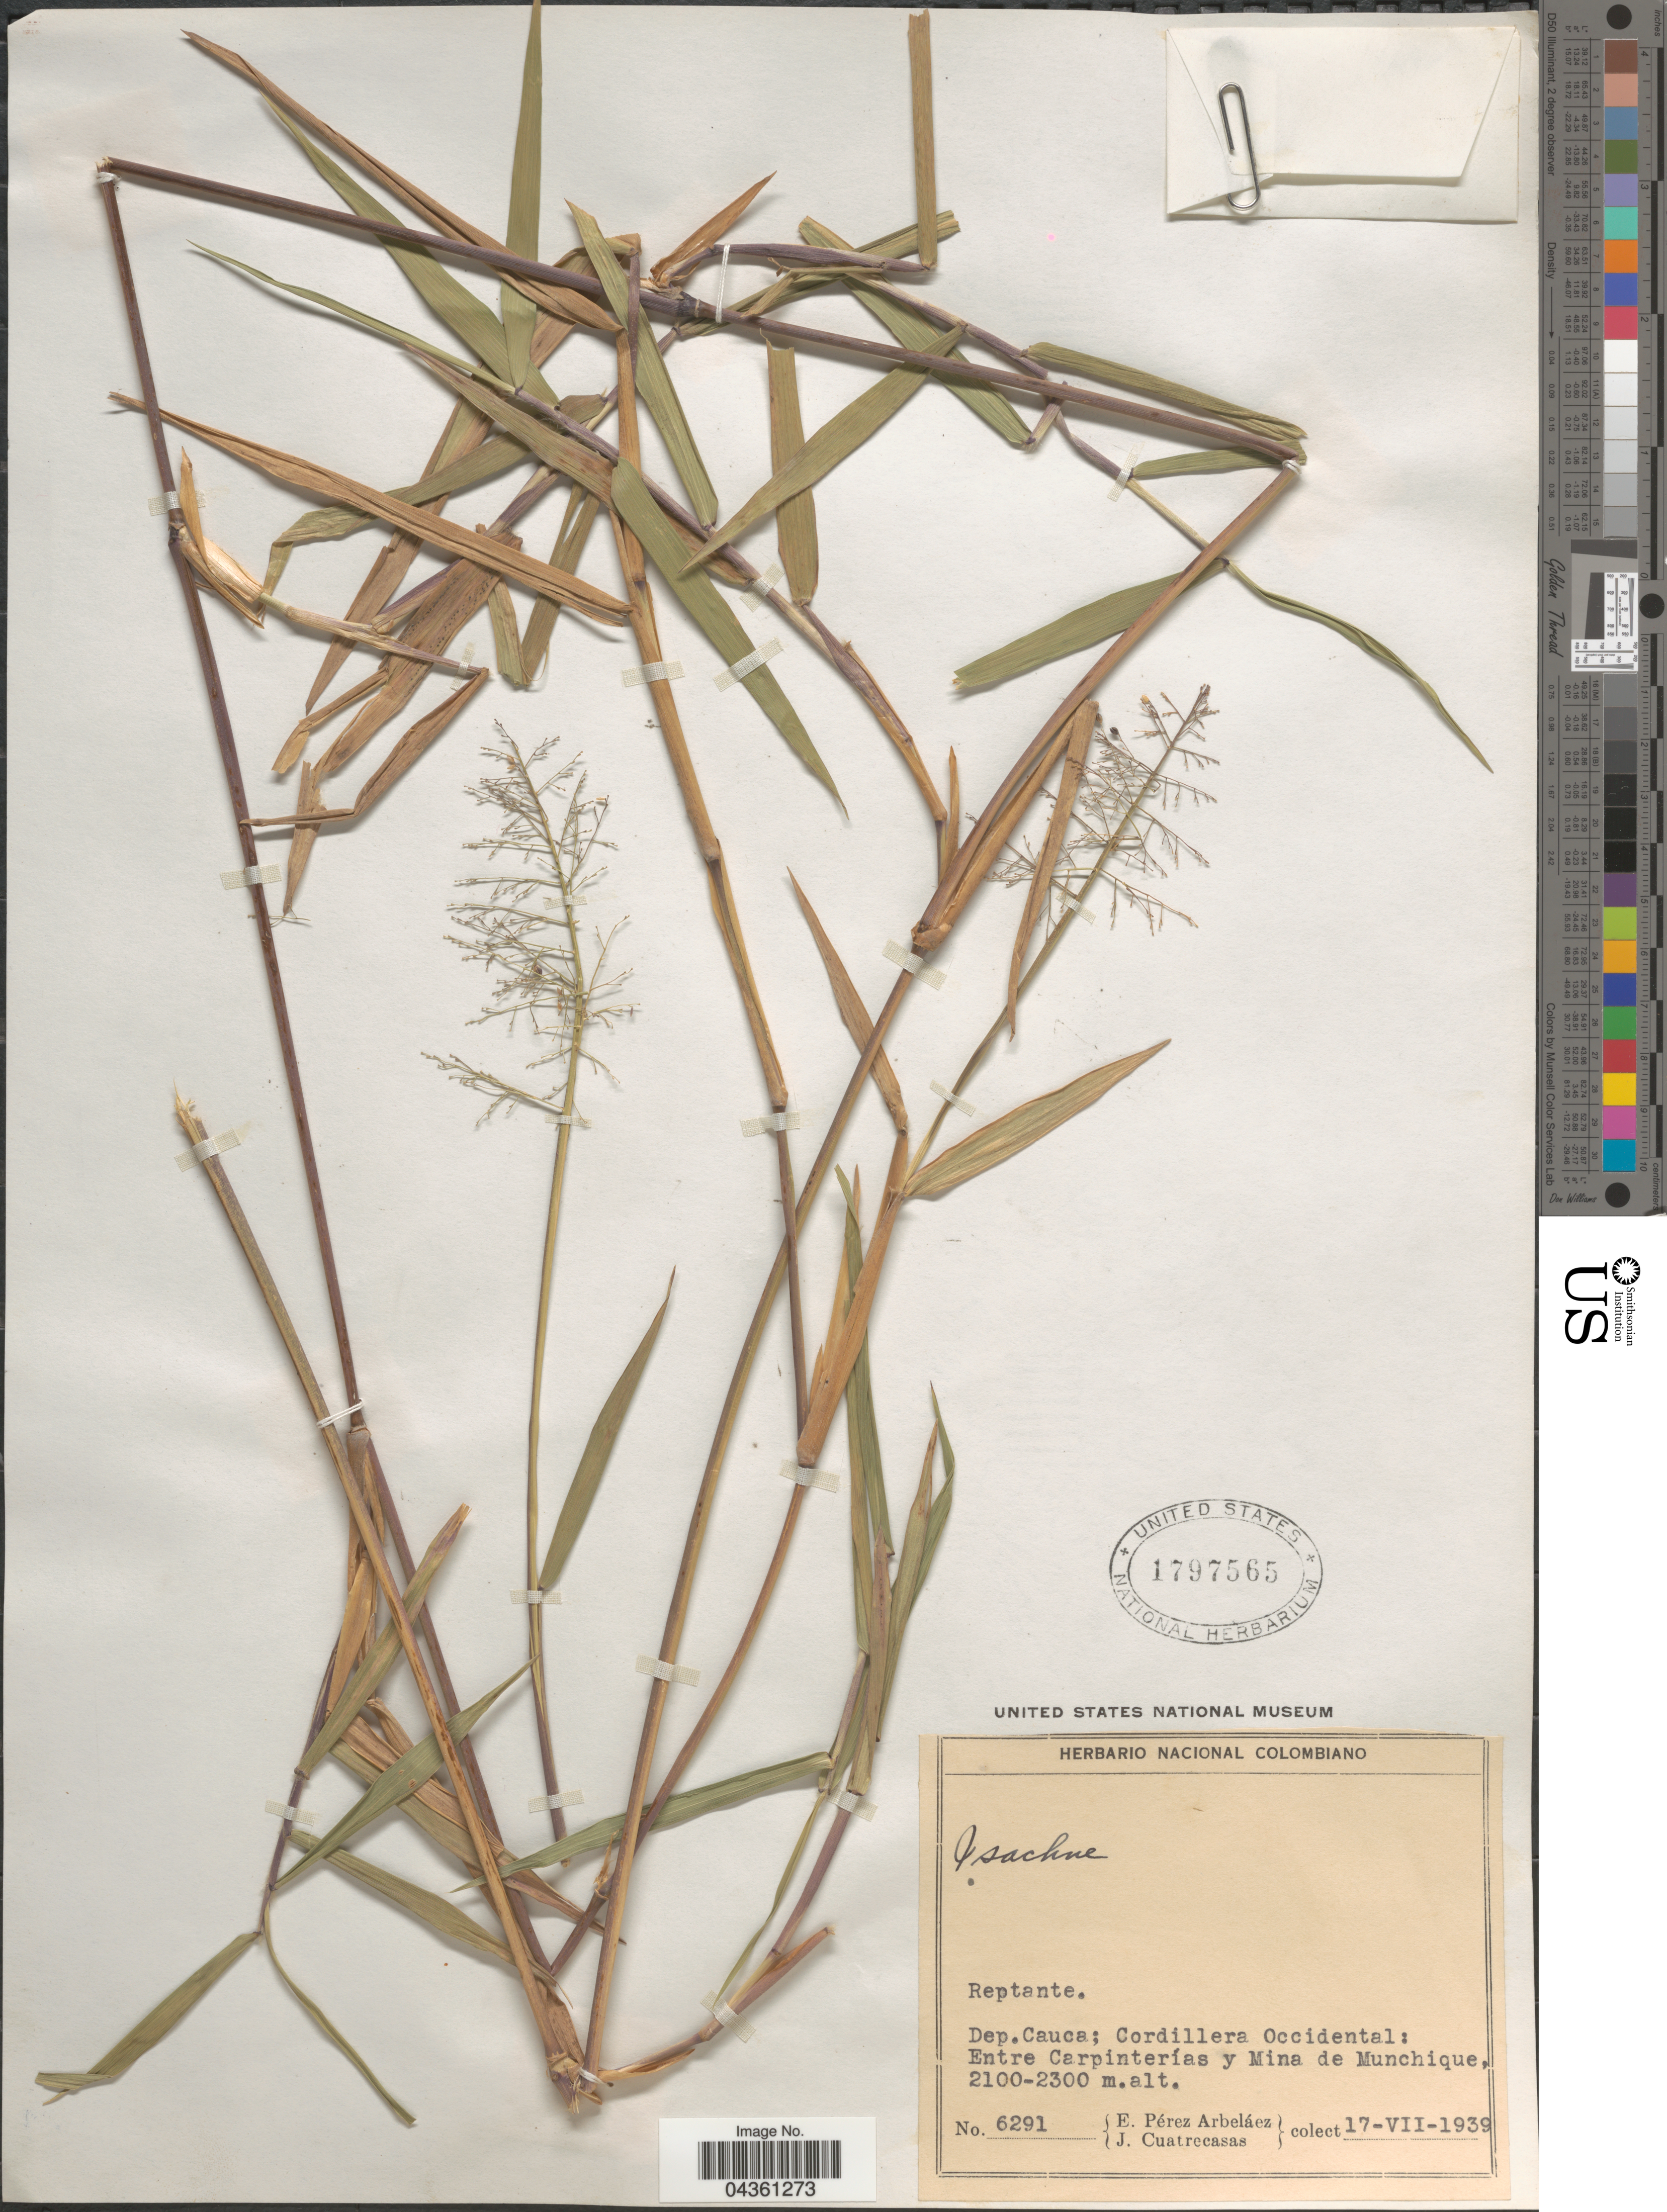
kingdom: Plantae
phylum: Tracheophyta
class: Liliopsida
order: Poales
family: Poaceae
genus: Isachne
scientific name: Isachne ligulata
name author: Swallen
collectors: E. Pérez Arbeláez & J. Cuatrecasas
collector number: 6291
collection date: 1939-07-17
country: Colombia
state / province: Cauca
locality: Dep. Cauca; Cordillera Occidental: Entre Carpinterías y Mina de Munchique.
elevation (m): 2100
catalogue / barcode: US 1797565